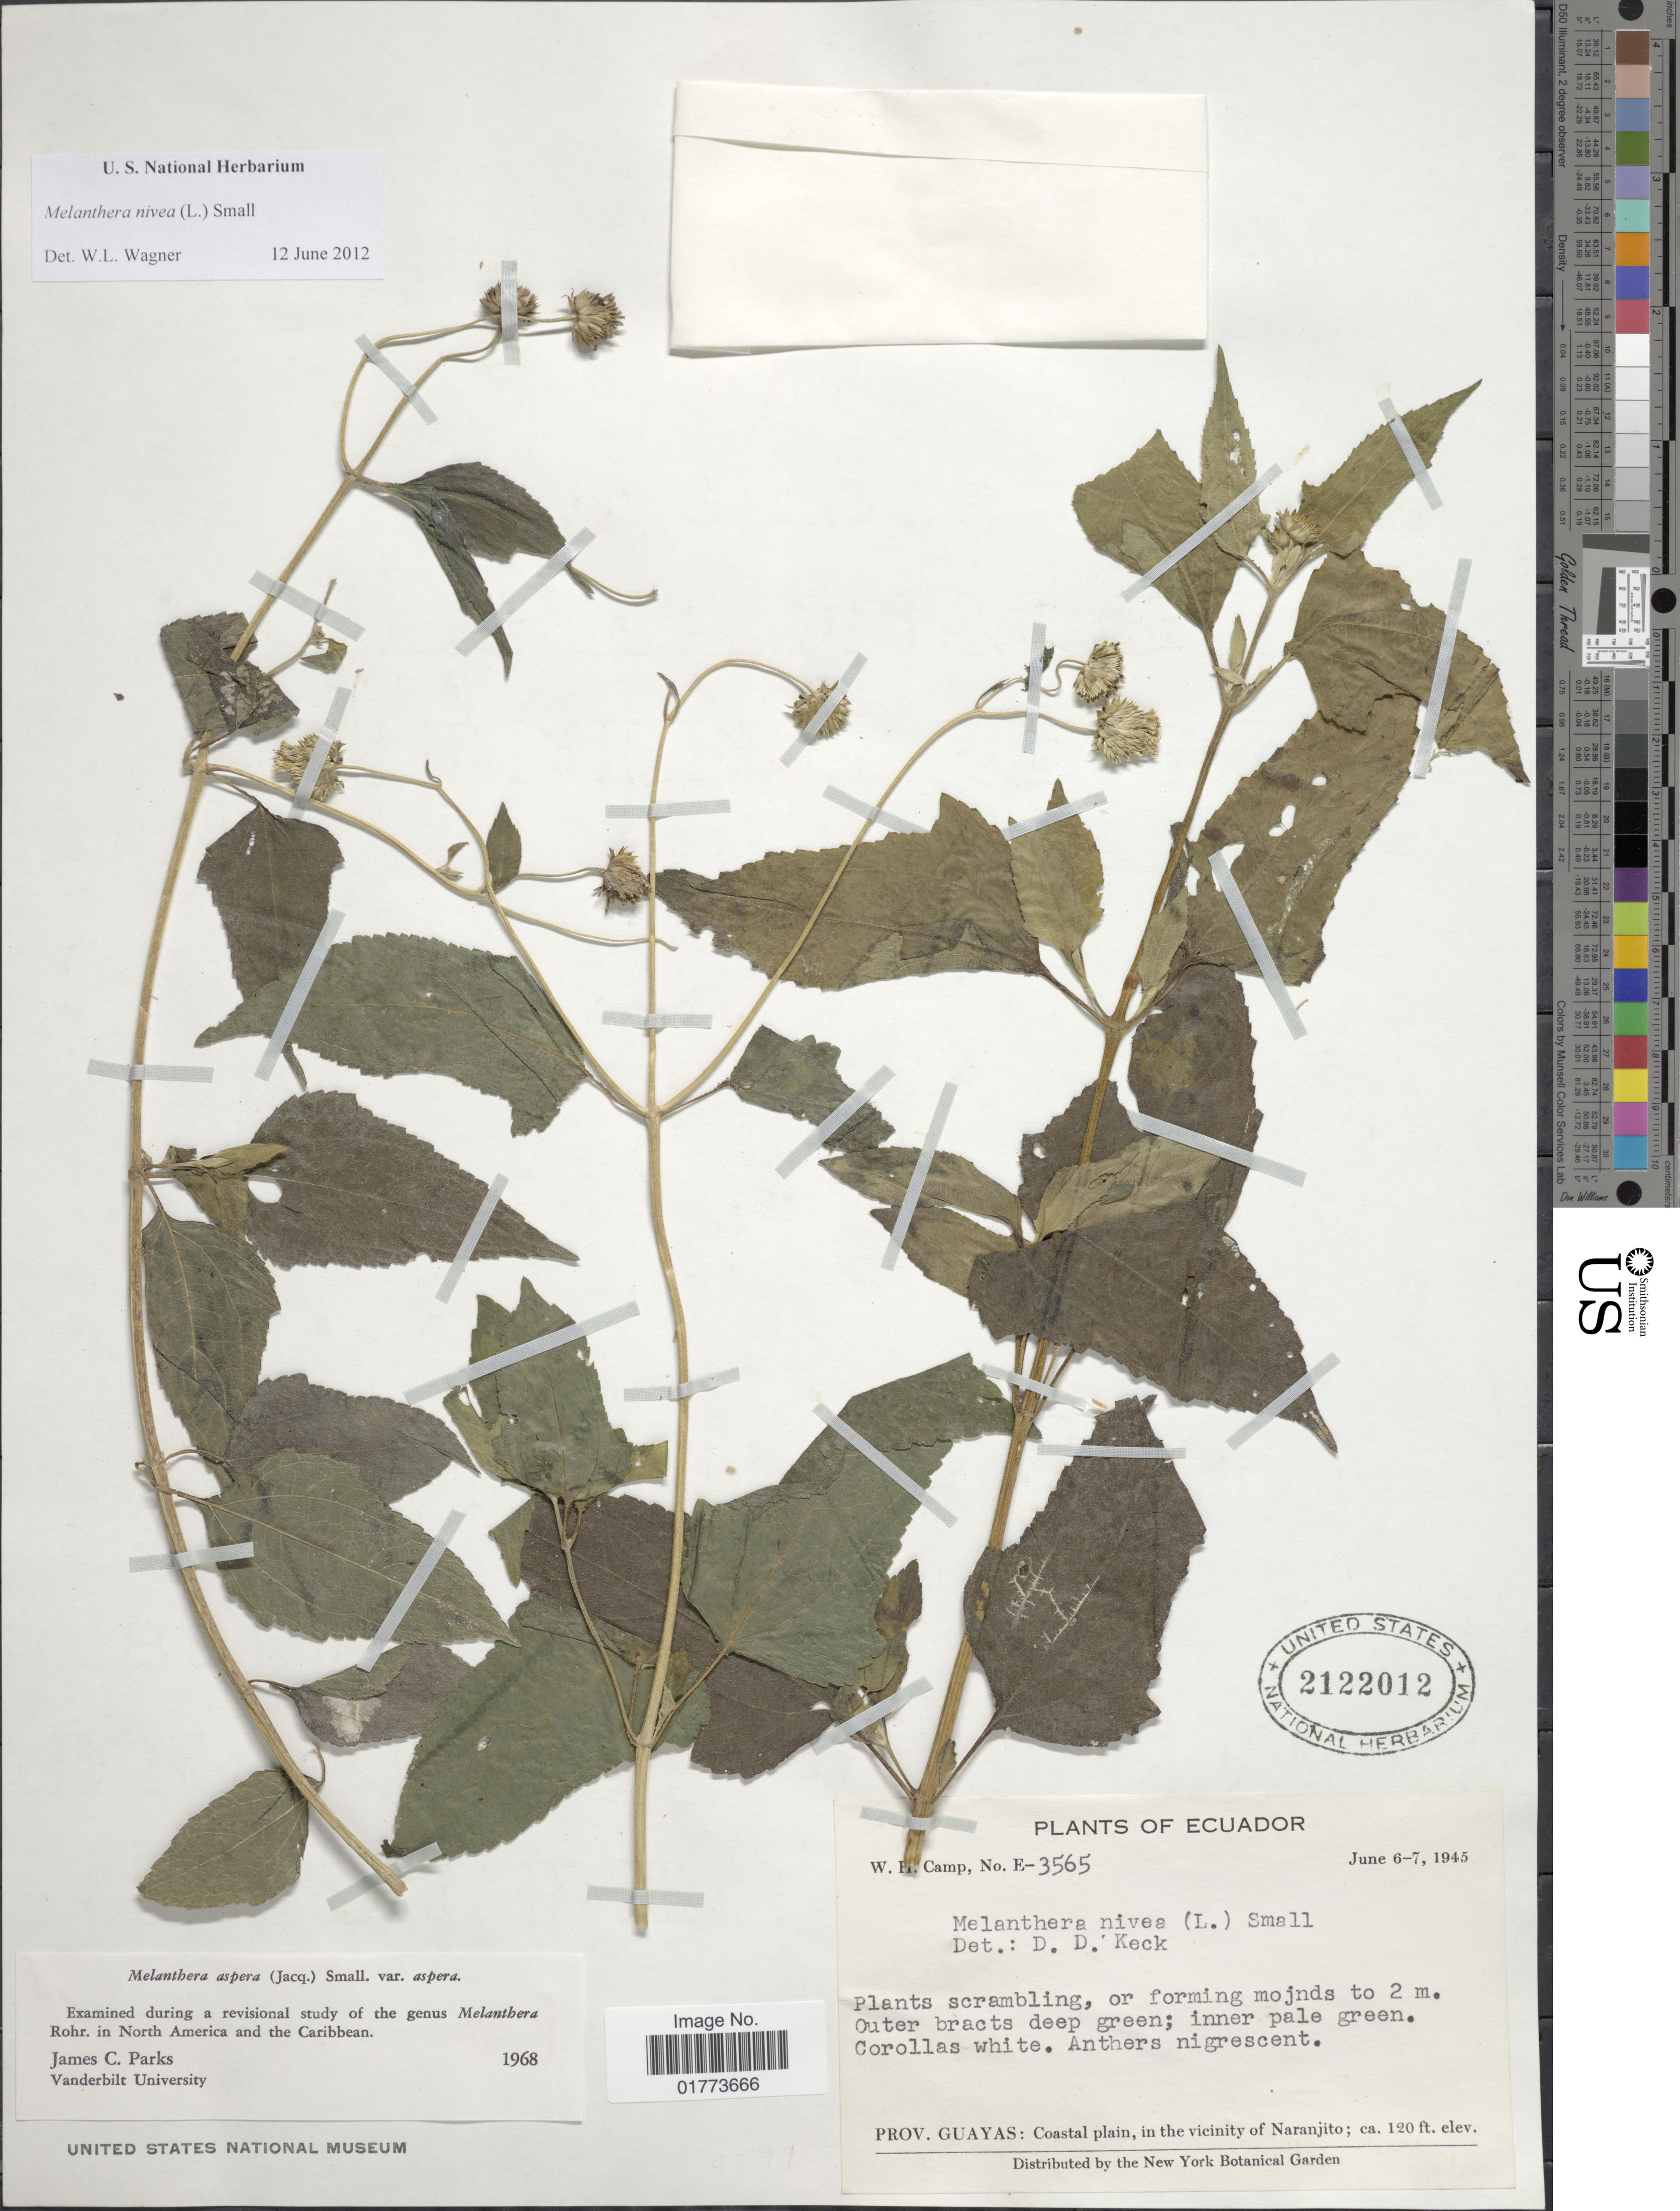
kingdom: Plantae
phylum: Tracheophyta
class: Magnoliopsida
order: Asterales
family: Asteraceae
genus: Melanthera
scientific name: Melanthera nivea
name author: (L.) Small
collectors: W. H. Camp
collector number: E-3565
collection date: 1945-06-06/1945-06-07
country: Ecuador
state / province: Guayas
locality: Prov. Guayas: Coastal plain, in the vicinity of Naranjito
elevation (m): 37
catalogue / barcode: US 2122012